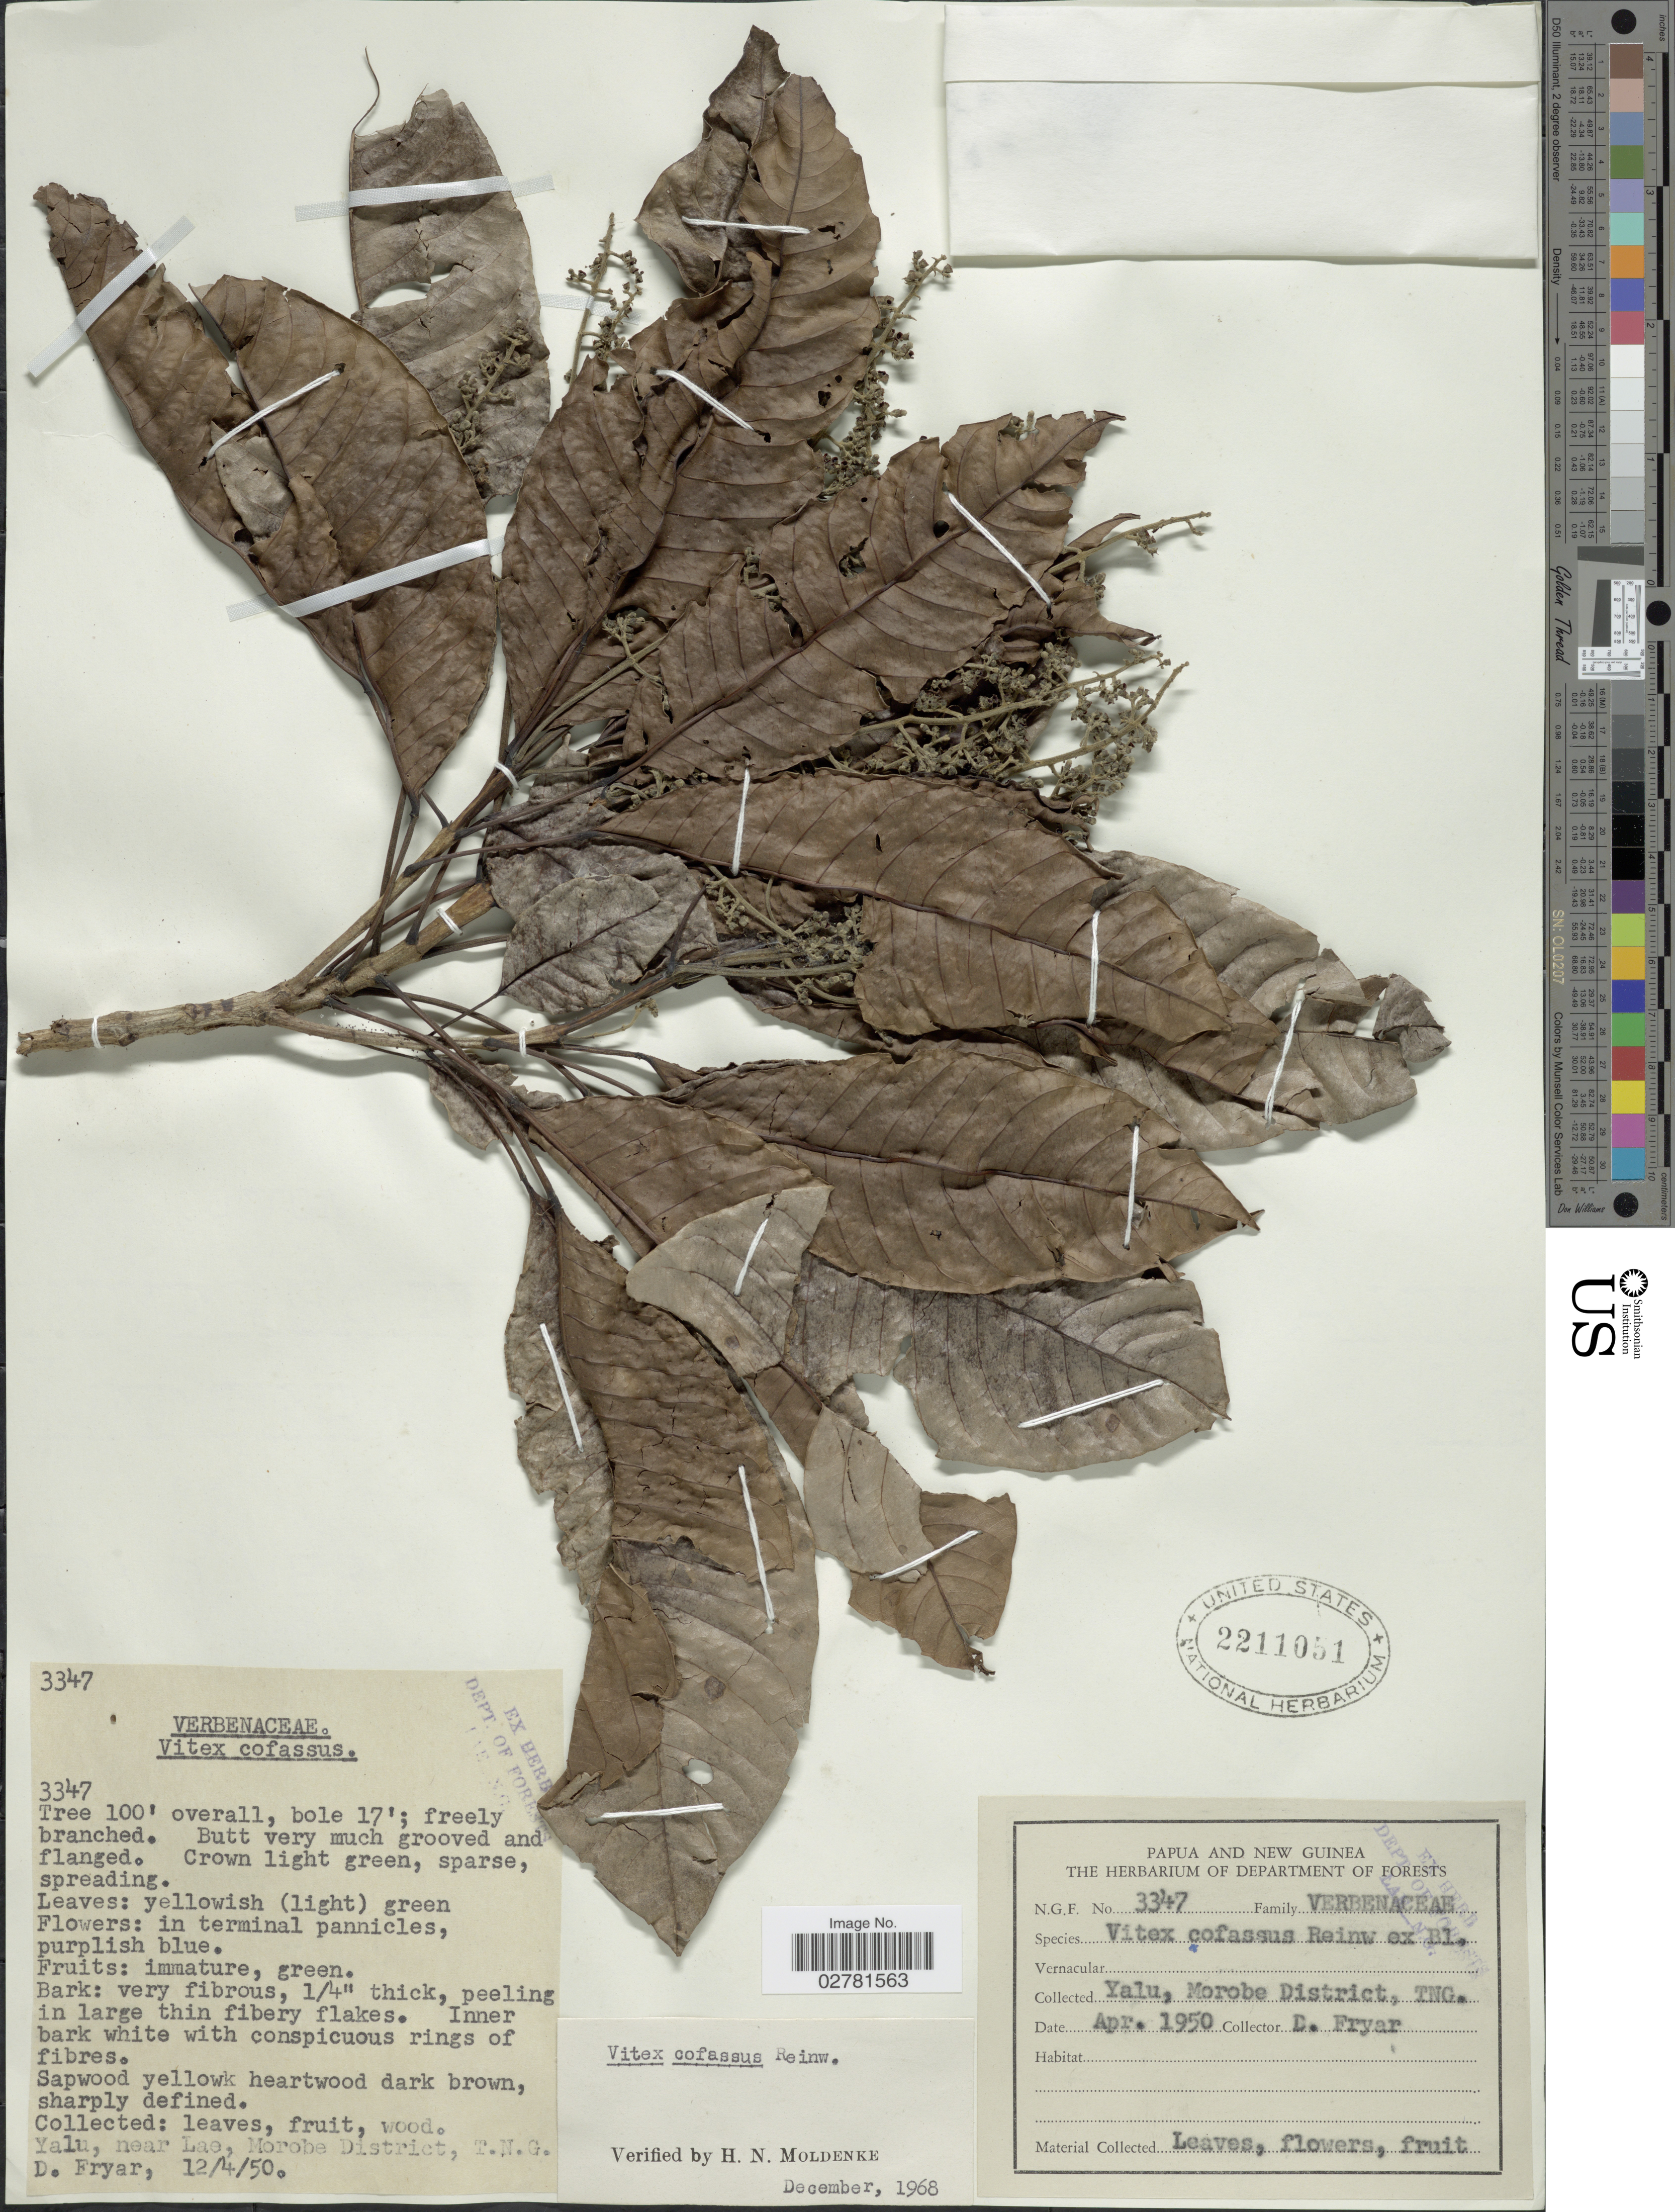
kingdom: Plantae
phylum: Tracheophyta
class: Magnoliopsida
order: Lamiales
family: Lamiaceae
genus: Vitex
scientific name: Vitex cofassus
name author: Reinw. ex Blume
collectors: D. Fryar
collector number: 3347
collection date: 1950-01-12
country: Papua New Guinea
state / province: Morobe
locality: Yalu, near Lae, Morobe District, TNG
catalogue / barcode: US 2211051